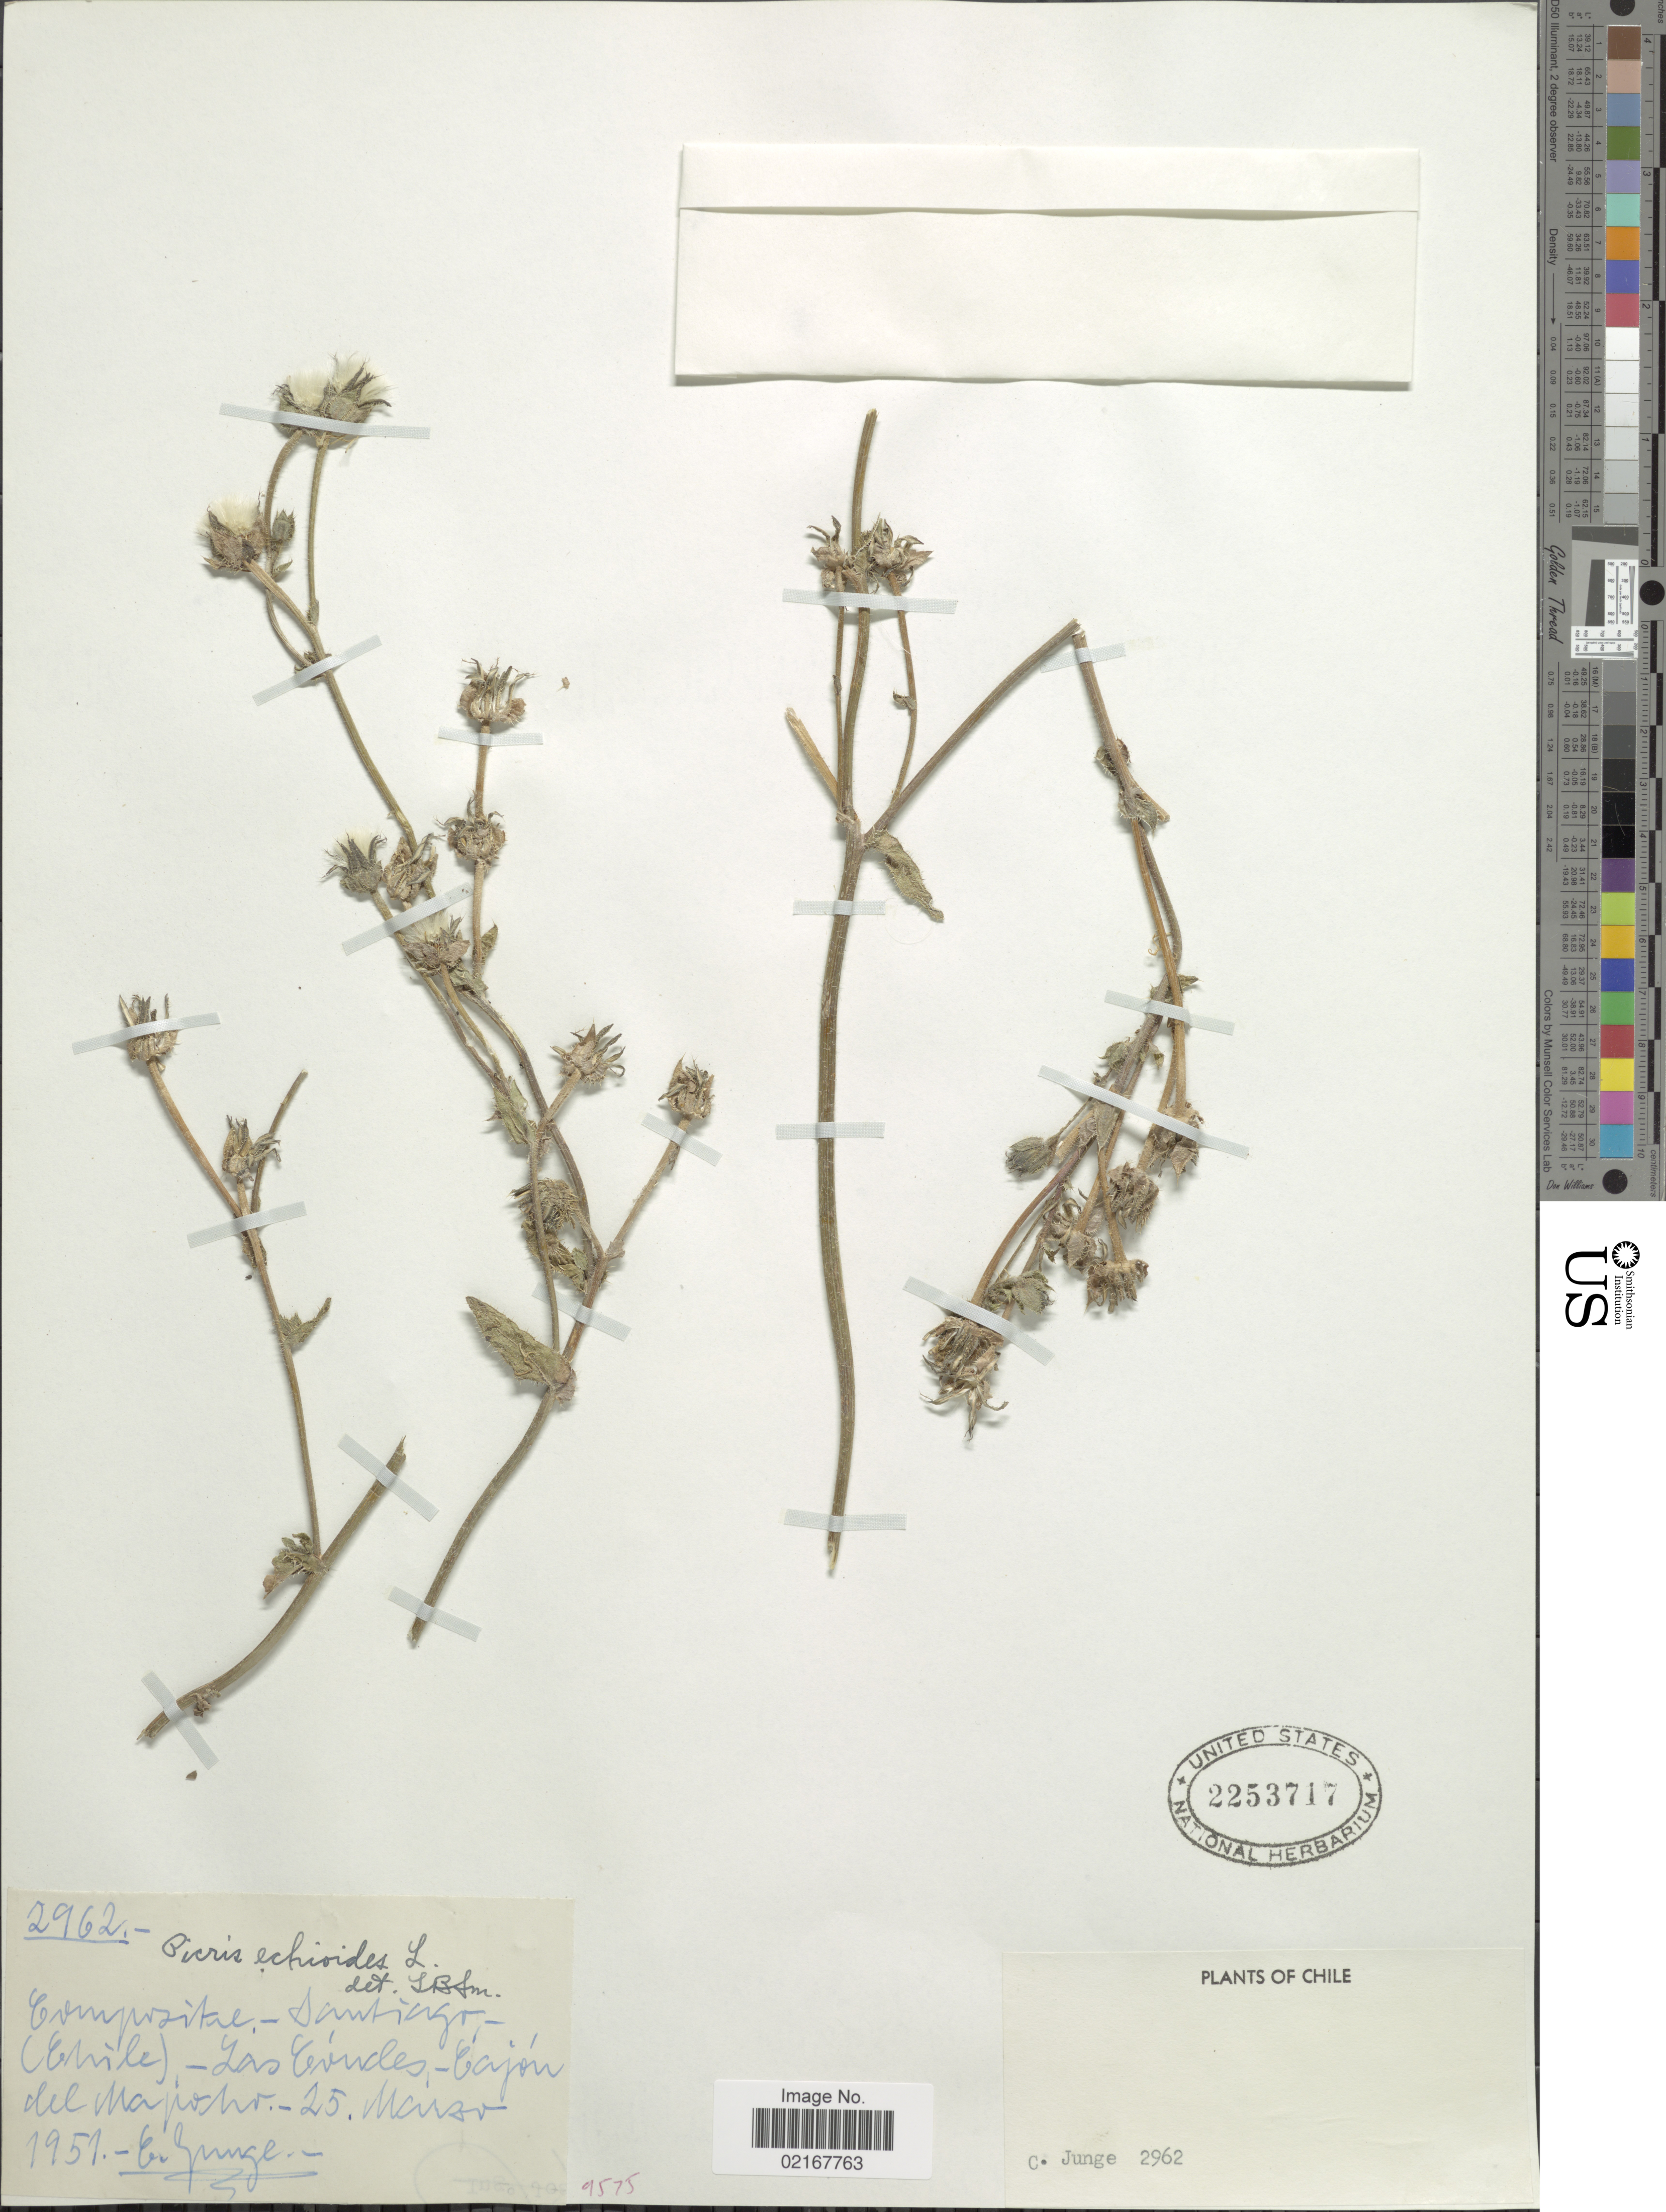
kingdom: Plantae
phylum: Tracheophyta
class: Magnoliopsida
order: Asterales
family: Asteraceae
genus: Helminthotheca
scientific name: Helminthotheca echioides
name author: (L.) Holub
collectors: C. Junge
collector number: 2962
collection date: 1951-03-25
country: Chile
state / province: Región Metropolitana (RM)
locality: Santiago, Las Condes, Cajon del Mapocho.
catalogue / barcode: US 2253717